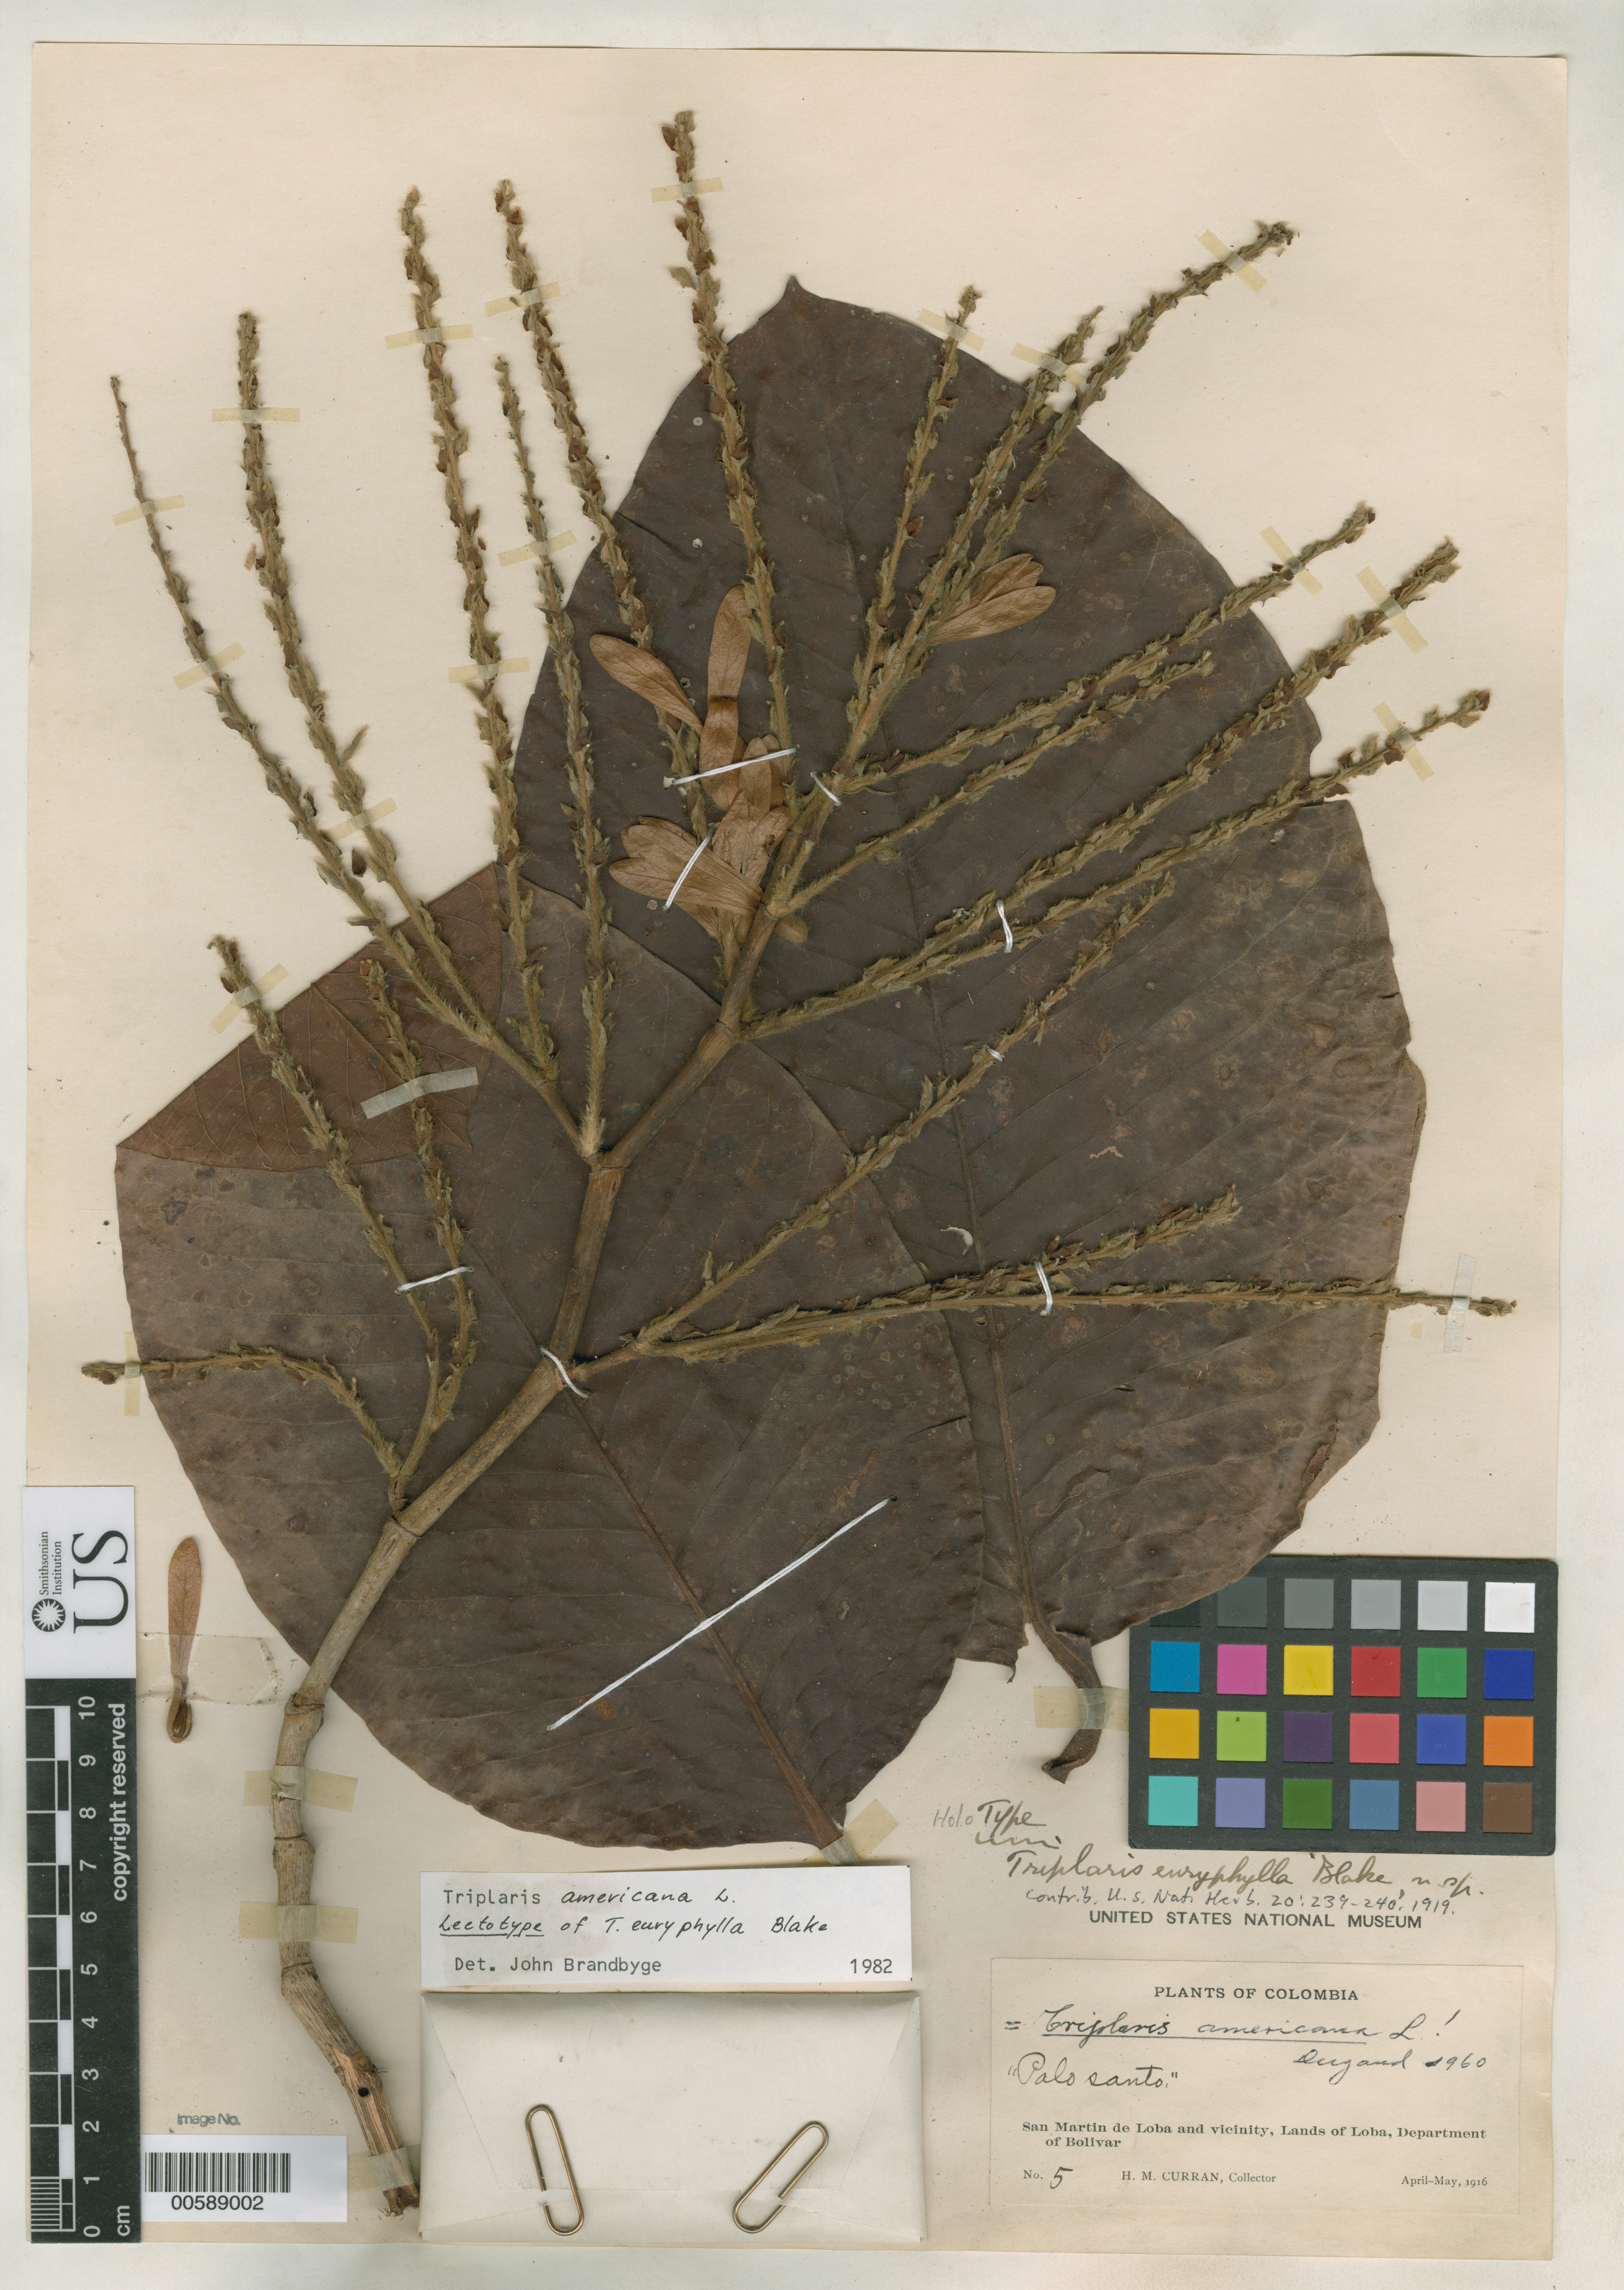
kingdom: Plantae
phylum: Tracheophyta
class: Magnoliopsida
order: Caryophyllales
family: Polygonaceae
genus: Triplaris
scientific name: Triplaris euryphylla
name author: S.F. Blake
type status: Holotype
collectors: H. M. Curran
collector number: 5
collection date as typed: Apr 1916 to -- May 1916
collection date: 1916-04/1916-05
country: Colombia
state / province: Bolívar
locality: San Martin de Loba & vicinity.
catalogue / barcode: US 537171